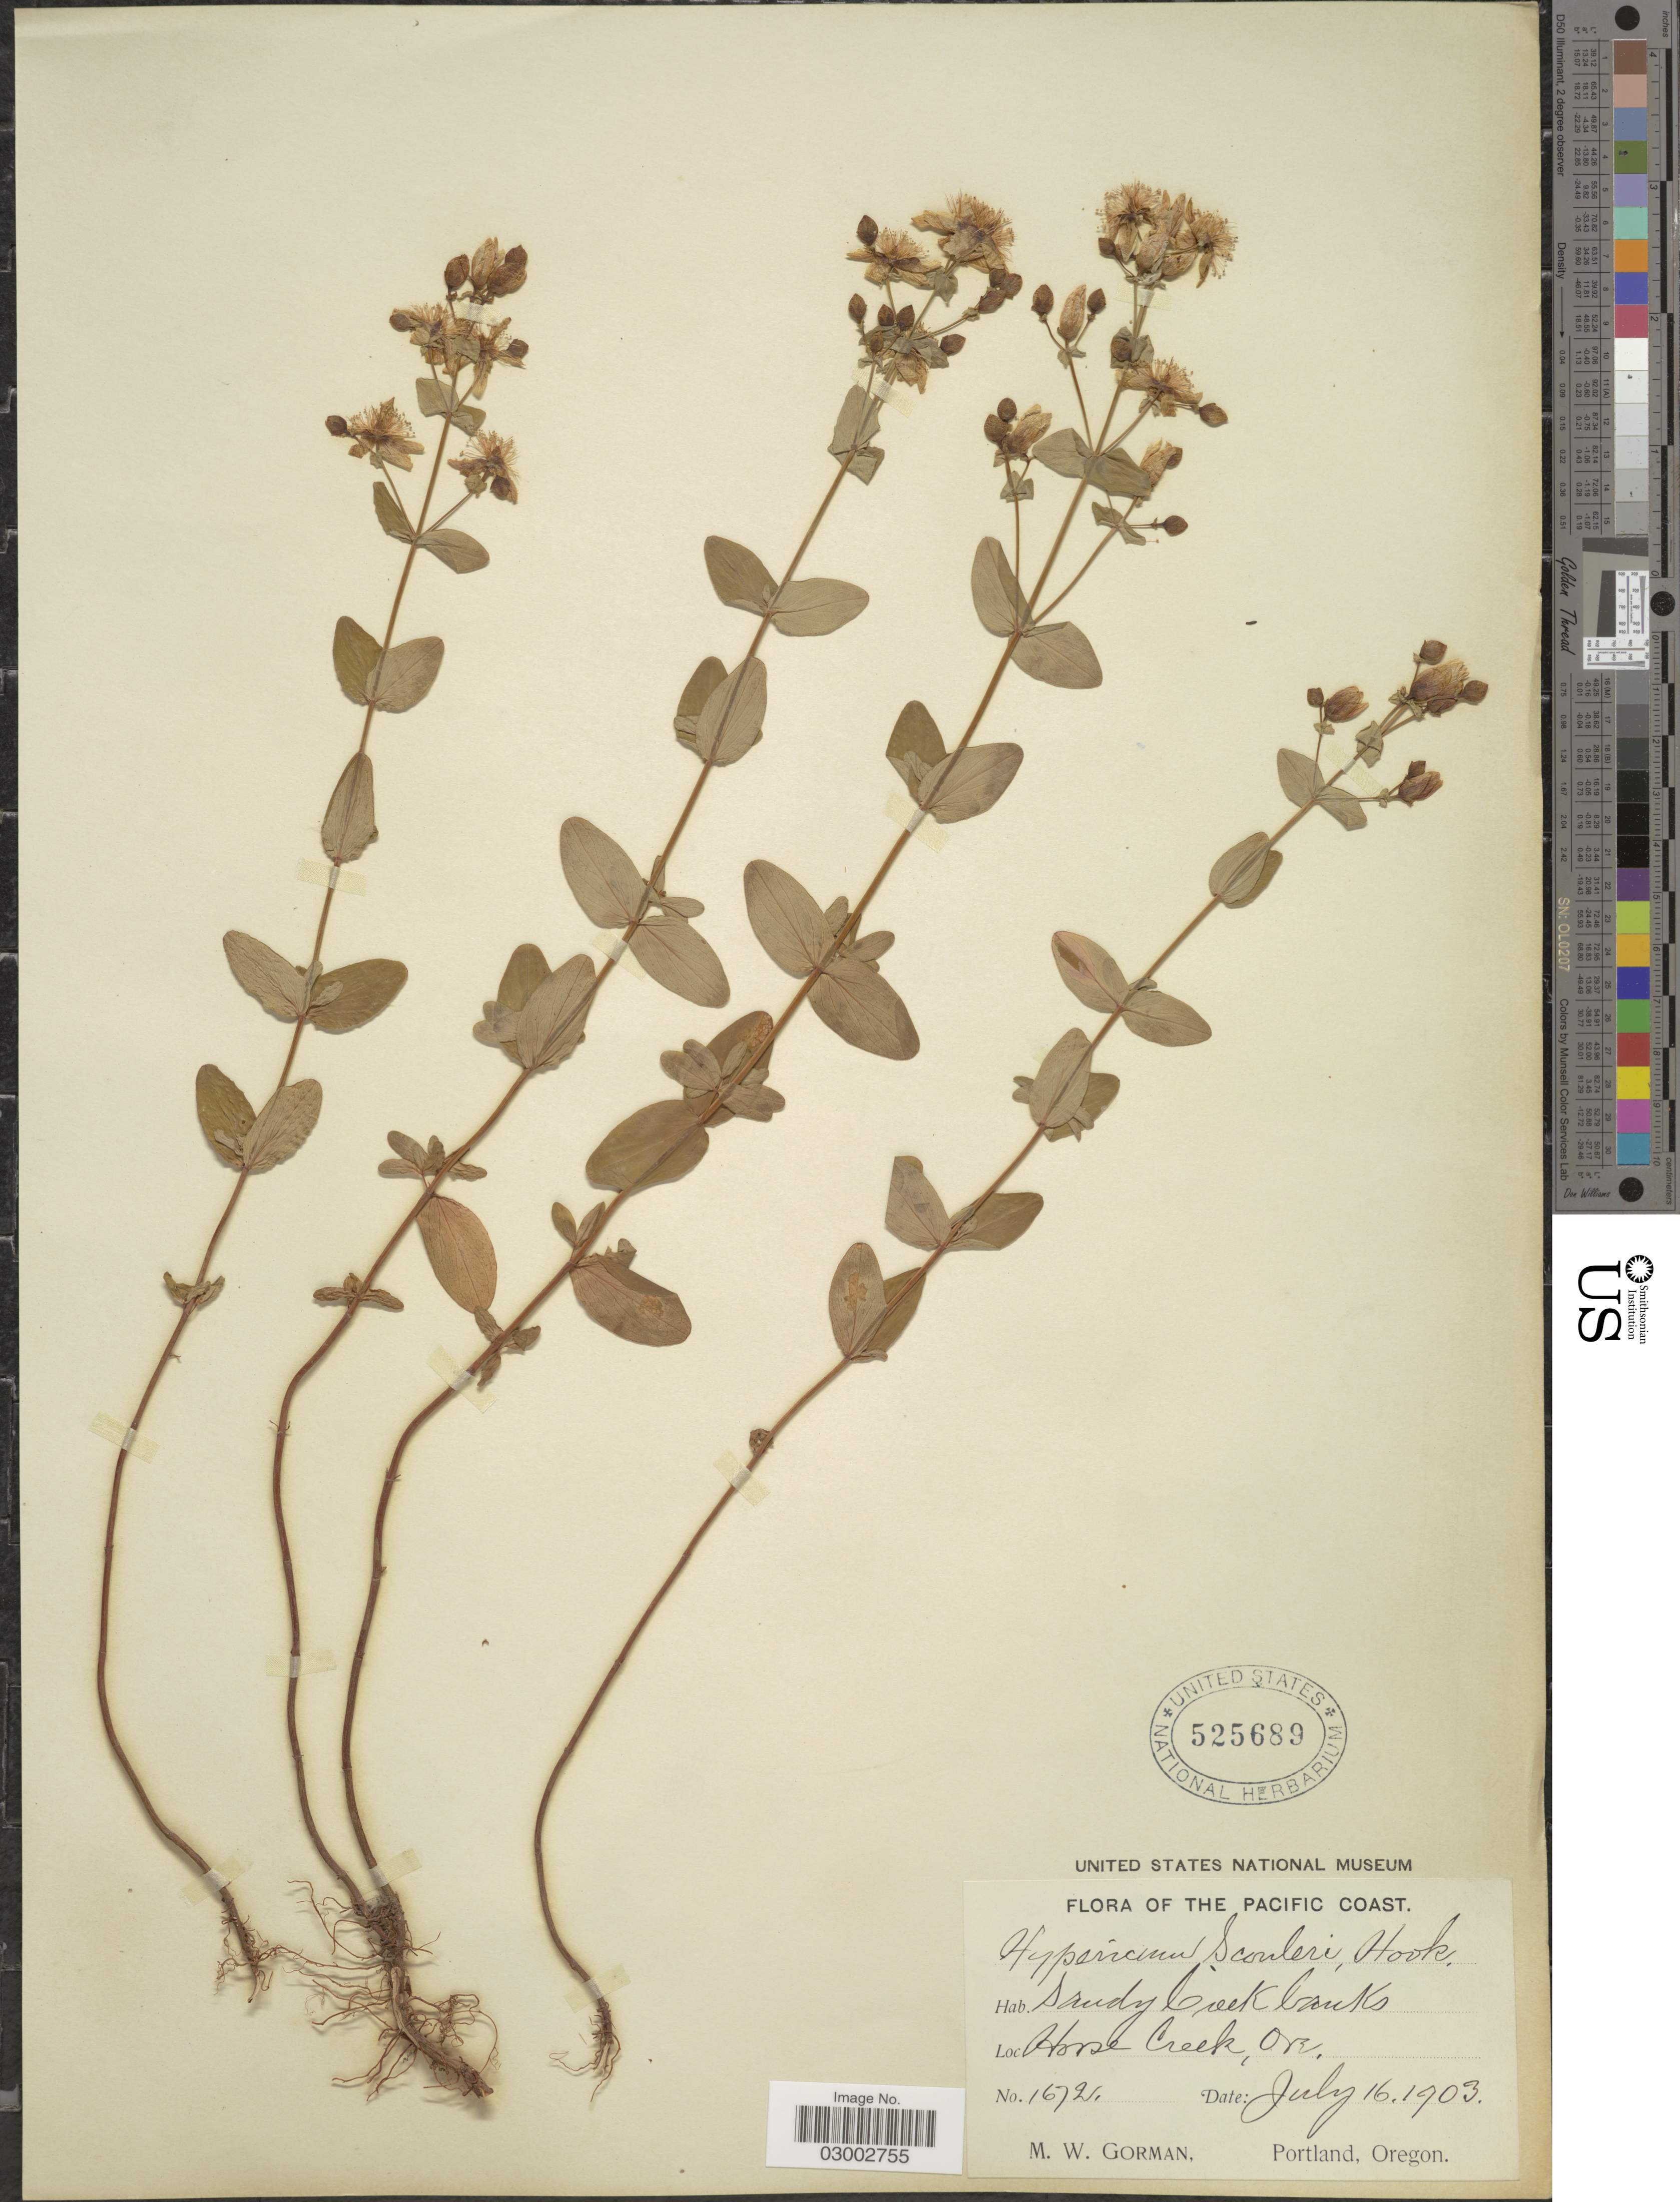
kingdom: Plantae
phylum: Tracheophyta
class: Magnoliopsida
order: Malpighiales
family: Hypericaceae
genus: Hypericum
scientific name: Hypericum scouleri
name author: Hook.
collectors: M. W. Gorman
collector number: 1672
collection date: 1903-07-16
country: United States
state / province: Oregon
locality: Pacific Coast. Sandy Creek banks. Horse Creek.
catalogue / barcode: US 525689